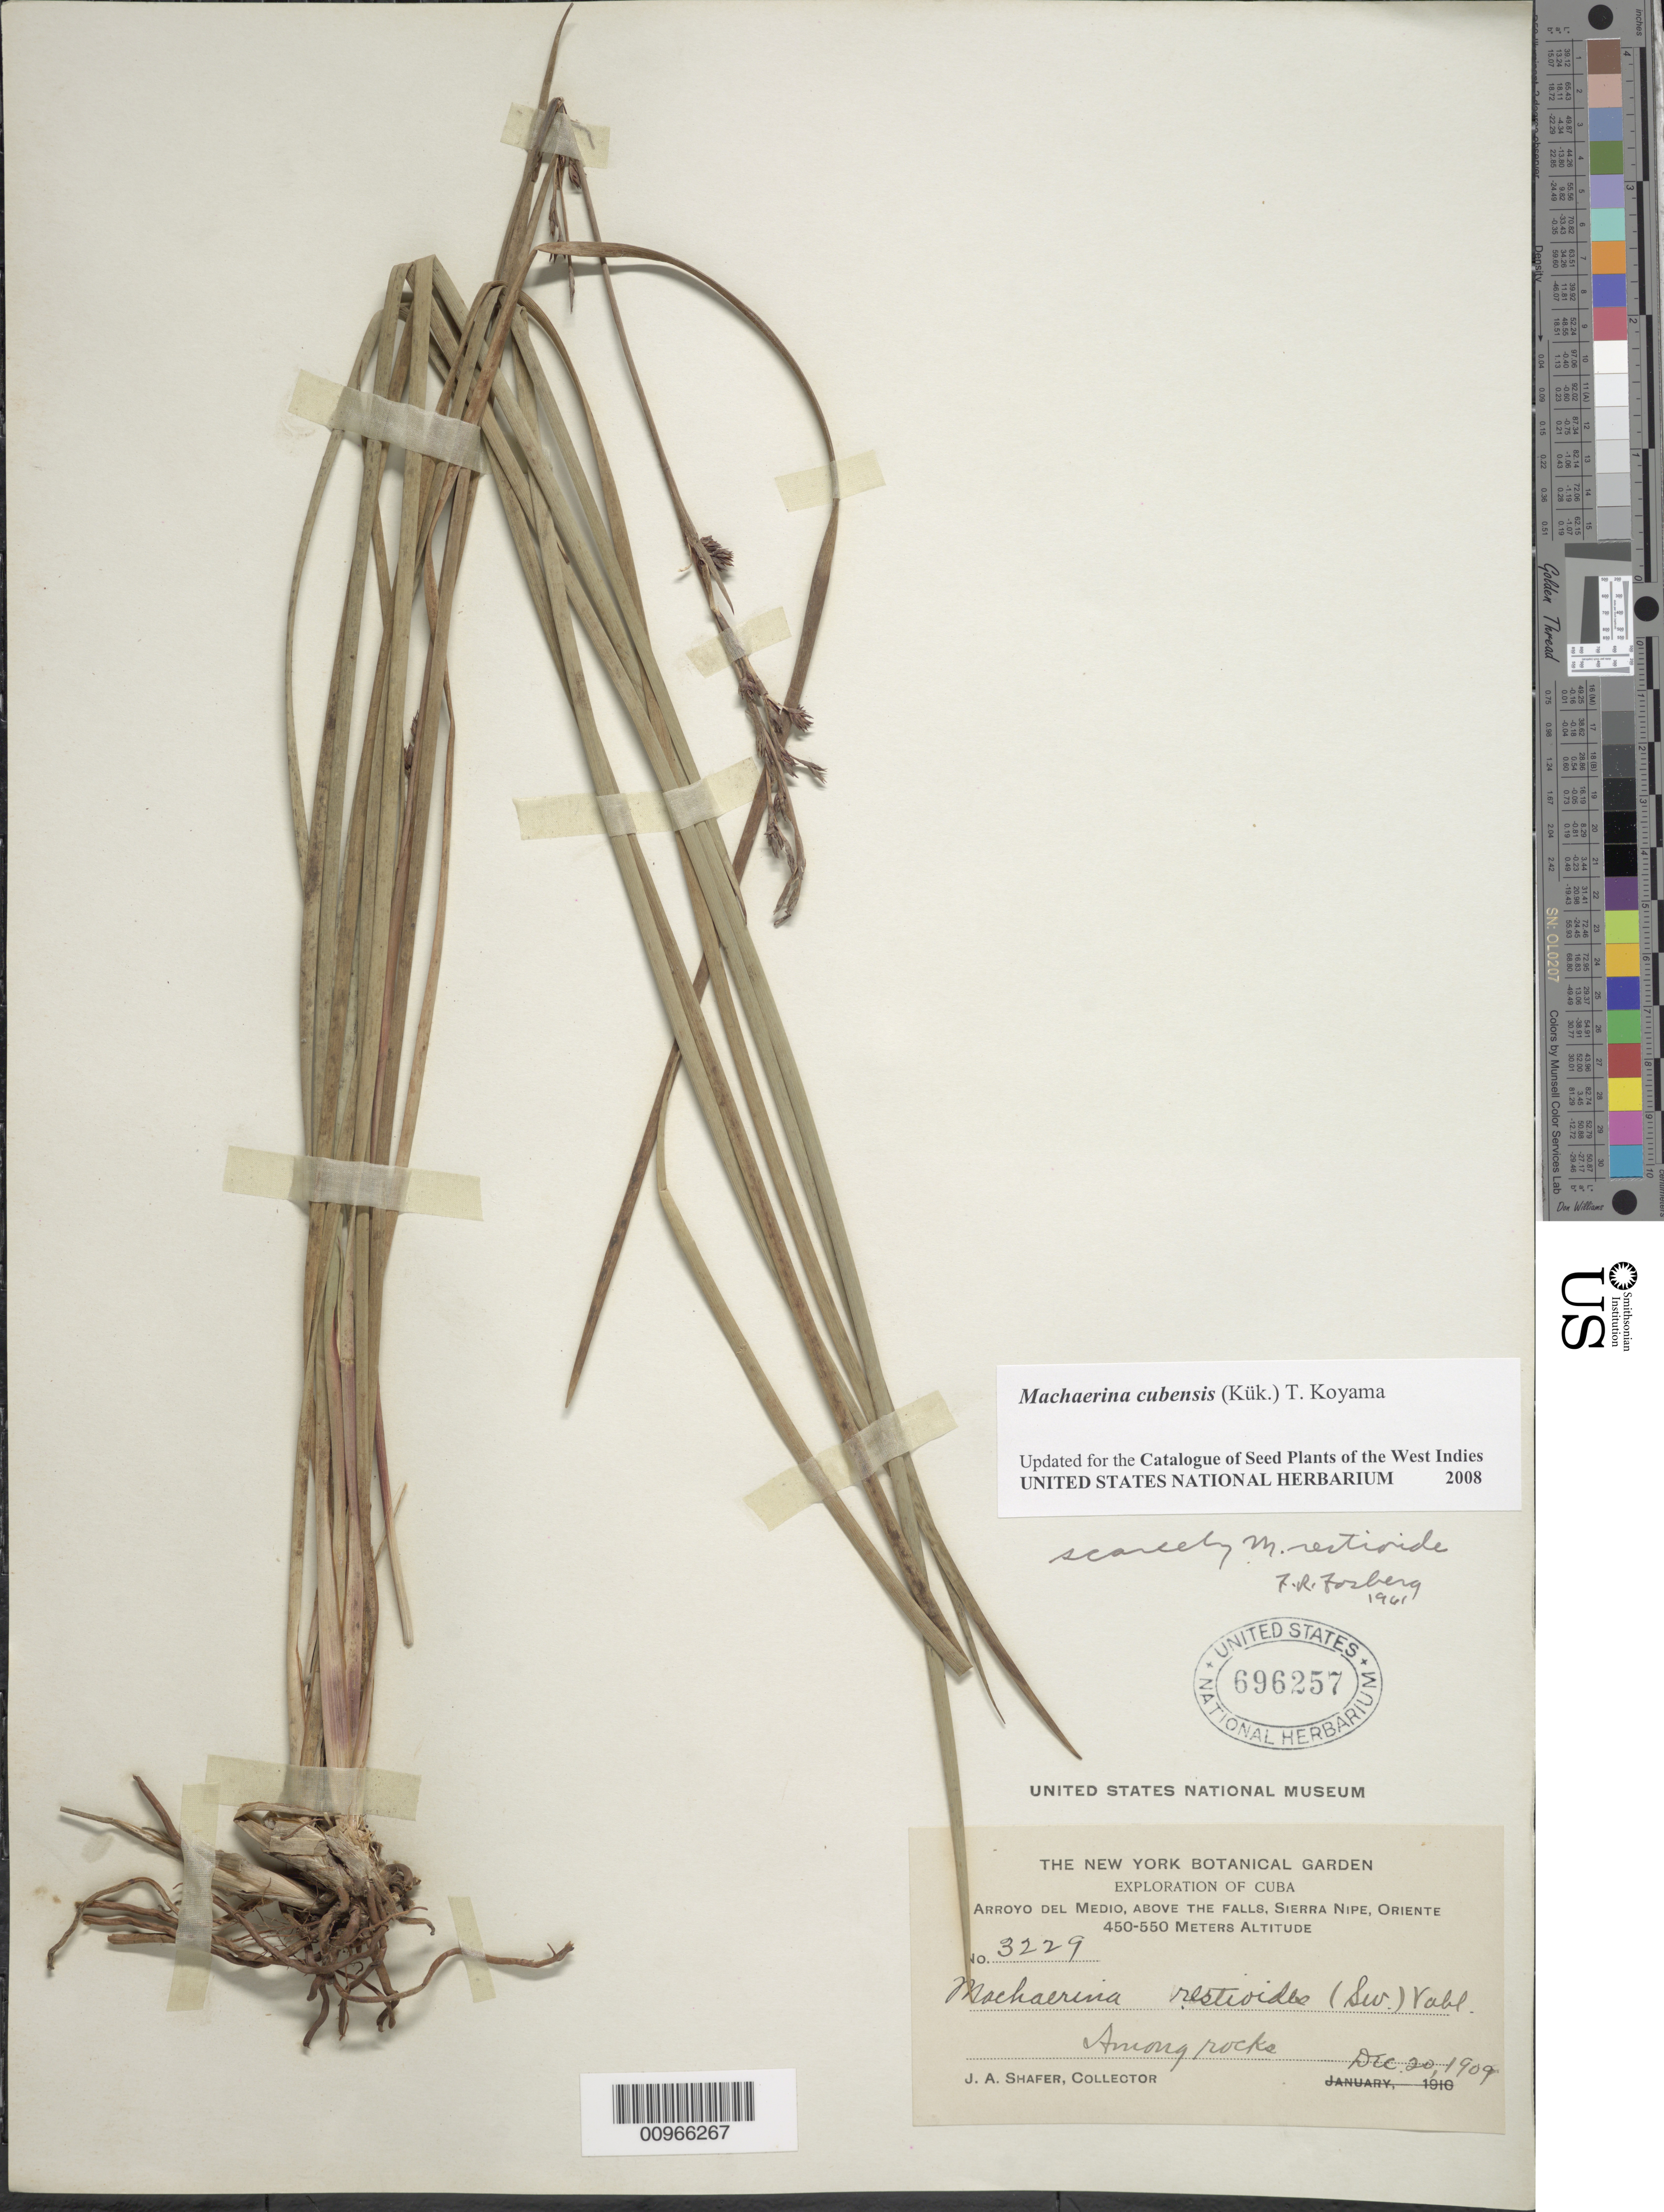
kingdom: Plantae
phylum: Tracheophyta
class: Liliopsida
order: Poales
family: Cyperaceae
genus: Machaerina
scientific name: Machaerina cubensis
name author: (Kük.) T. Koyama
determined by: Strong, M. T., (US), Smithsonian Institution - National Museum of Natural History (UNITED STATES)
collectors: J. A. Shafer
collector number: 3229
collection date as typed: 20 Dec 1909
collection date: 1909-12-20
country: Cuba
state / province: Holguín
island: Cuba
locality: Sierra Nipe, Arroyo del Medio, above the Falls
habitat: Among rocks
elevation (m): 450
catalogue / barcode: US 696257